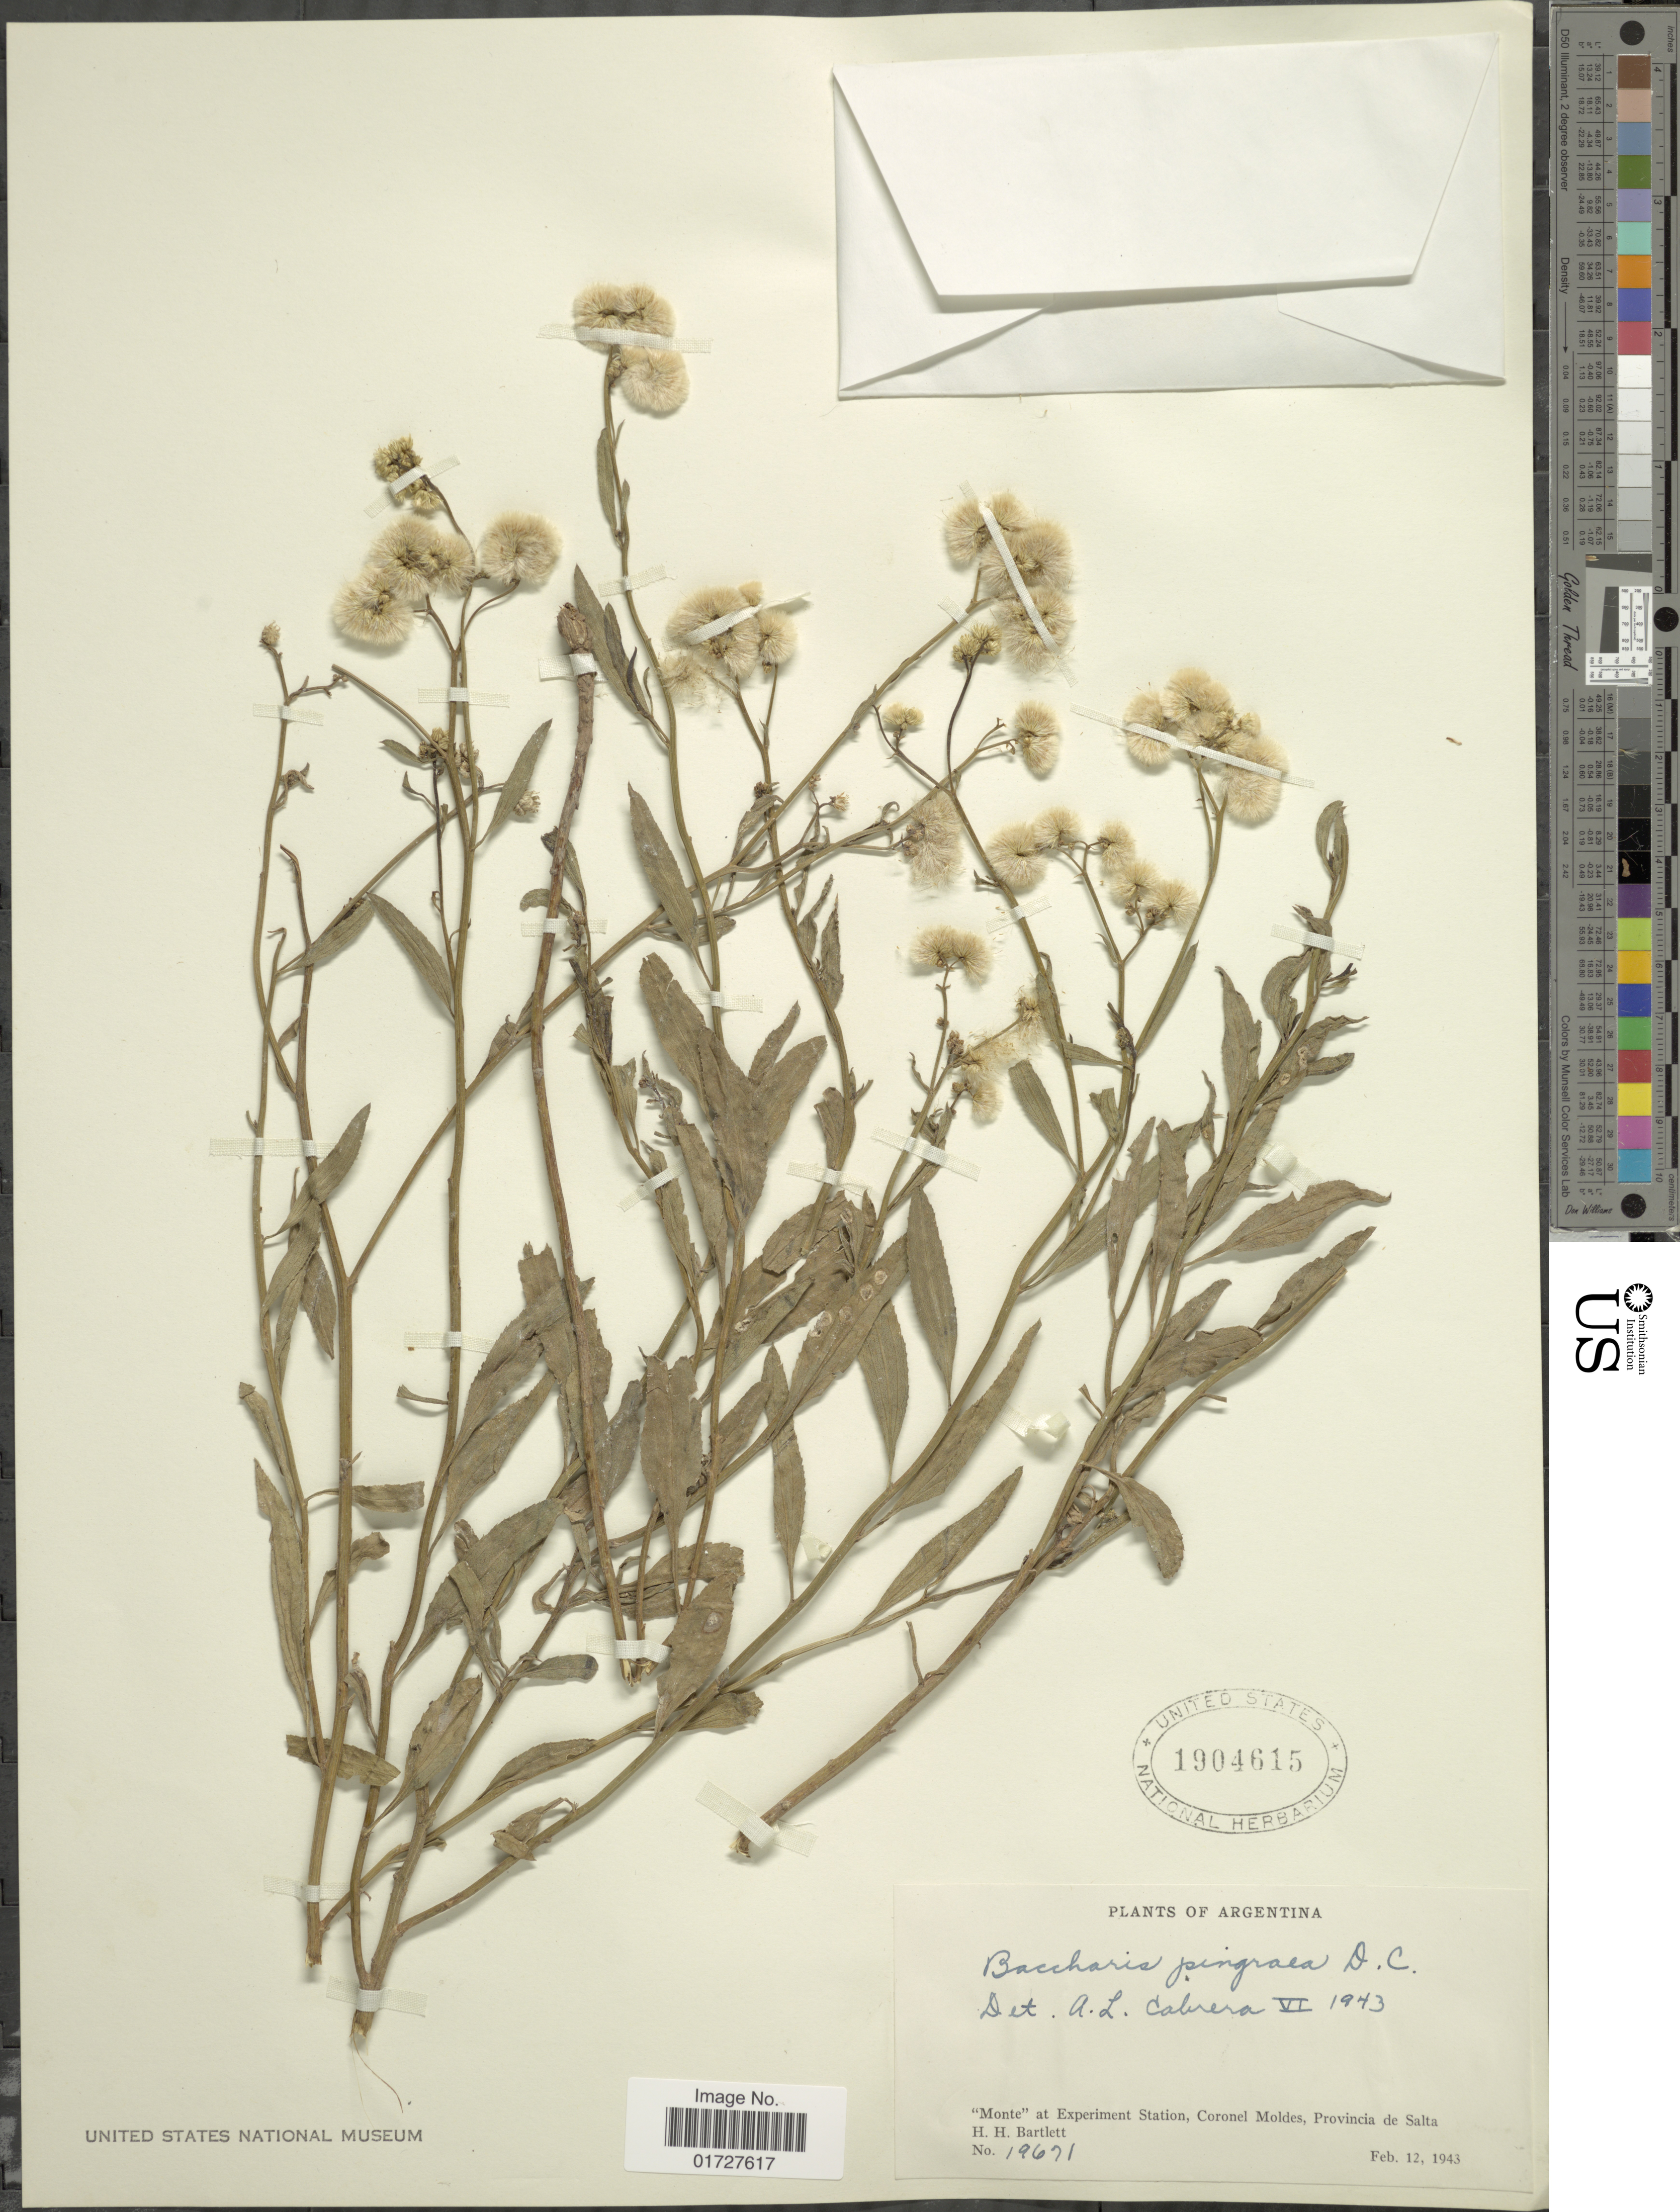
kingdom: Plantae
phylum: Tracheophyta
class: Magnoliopsida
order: Asterales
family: Asteraceae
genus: Baccharis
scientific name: Baccharis pingraea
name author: DC.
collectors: H. H. Bartlett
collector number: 19671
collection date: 1943-02-12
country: Argentina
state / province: Salta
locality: Monte at Experiment Station, Coronel Moldes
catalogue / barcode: US 1904615